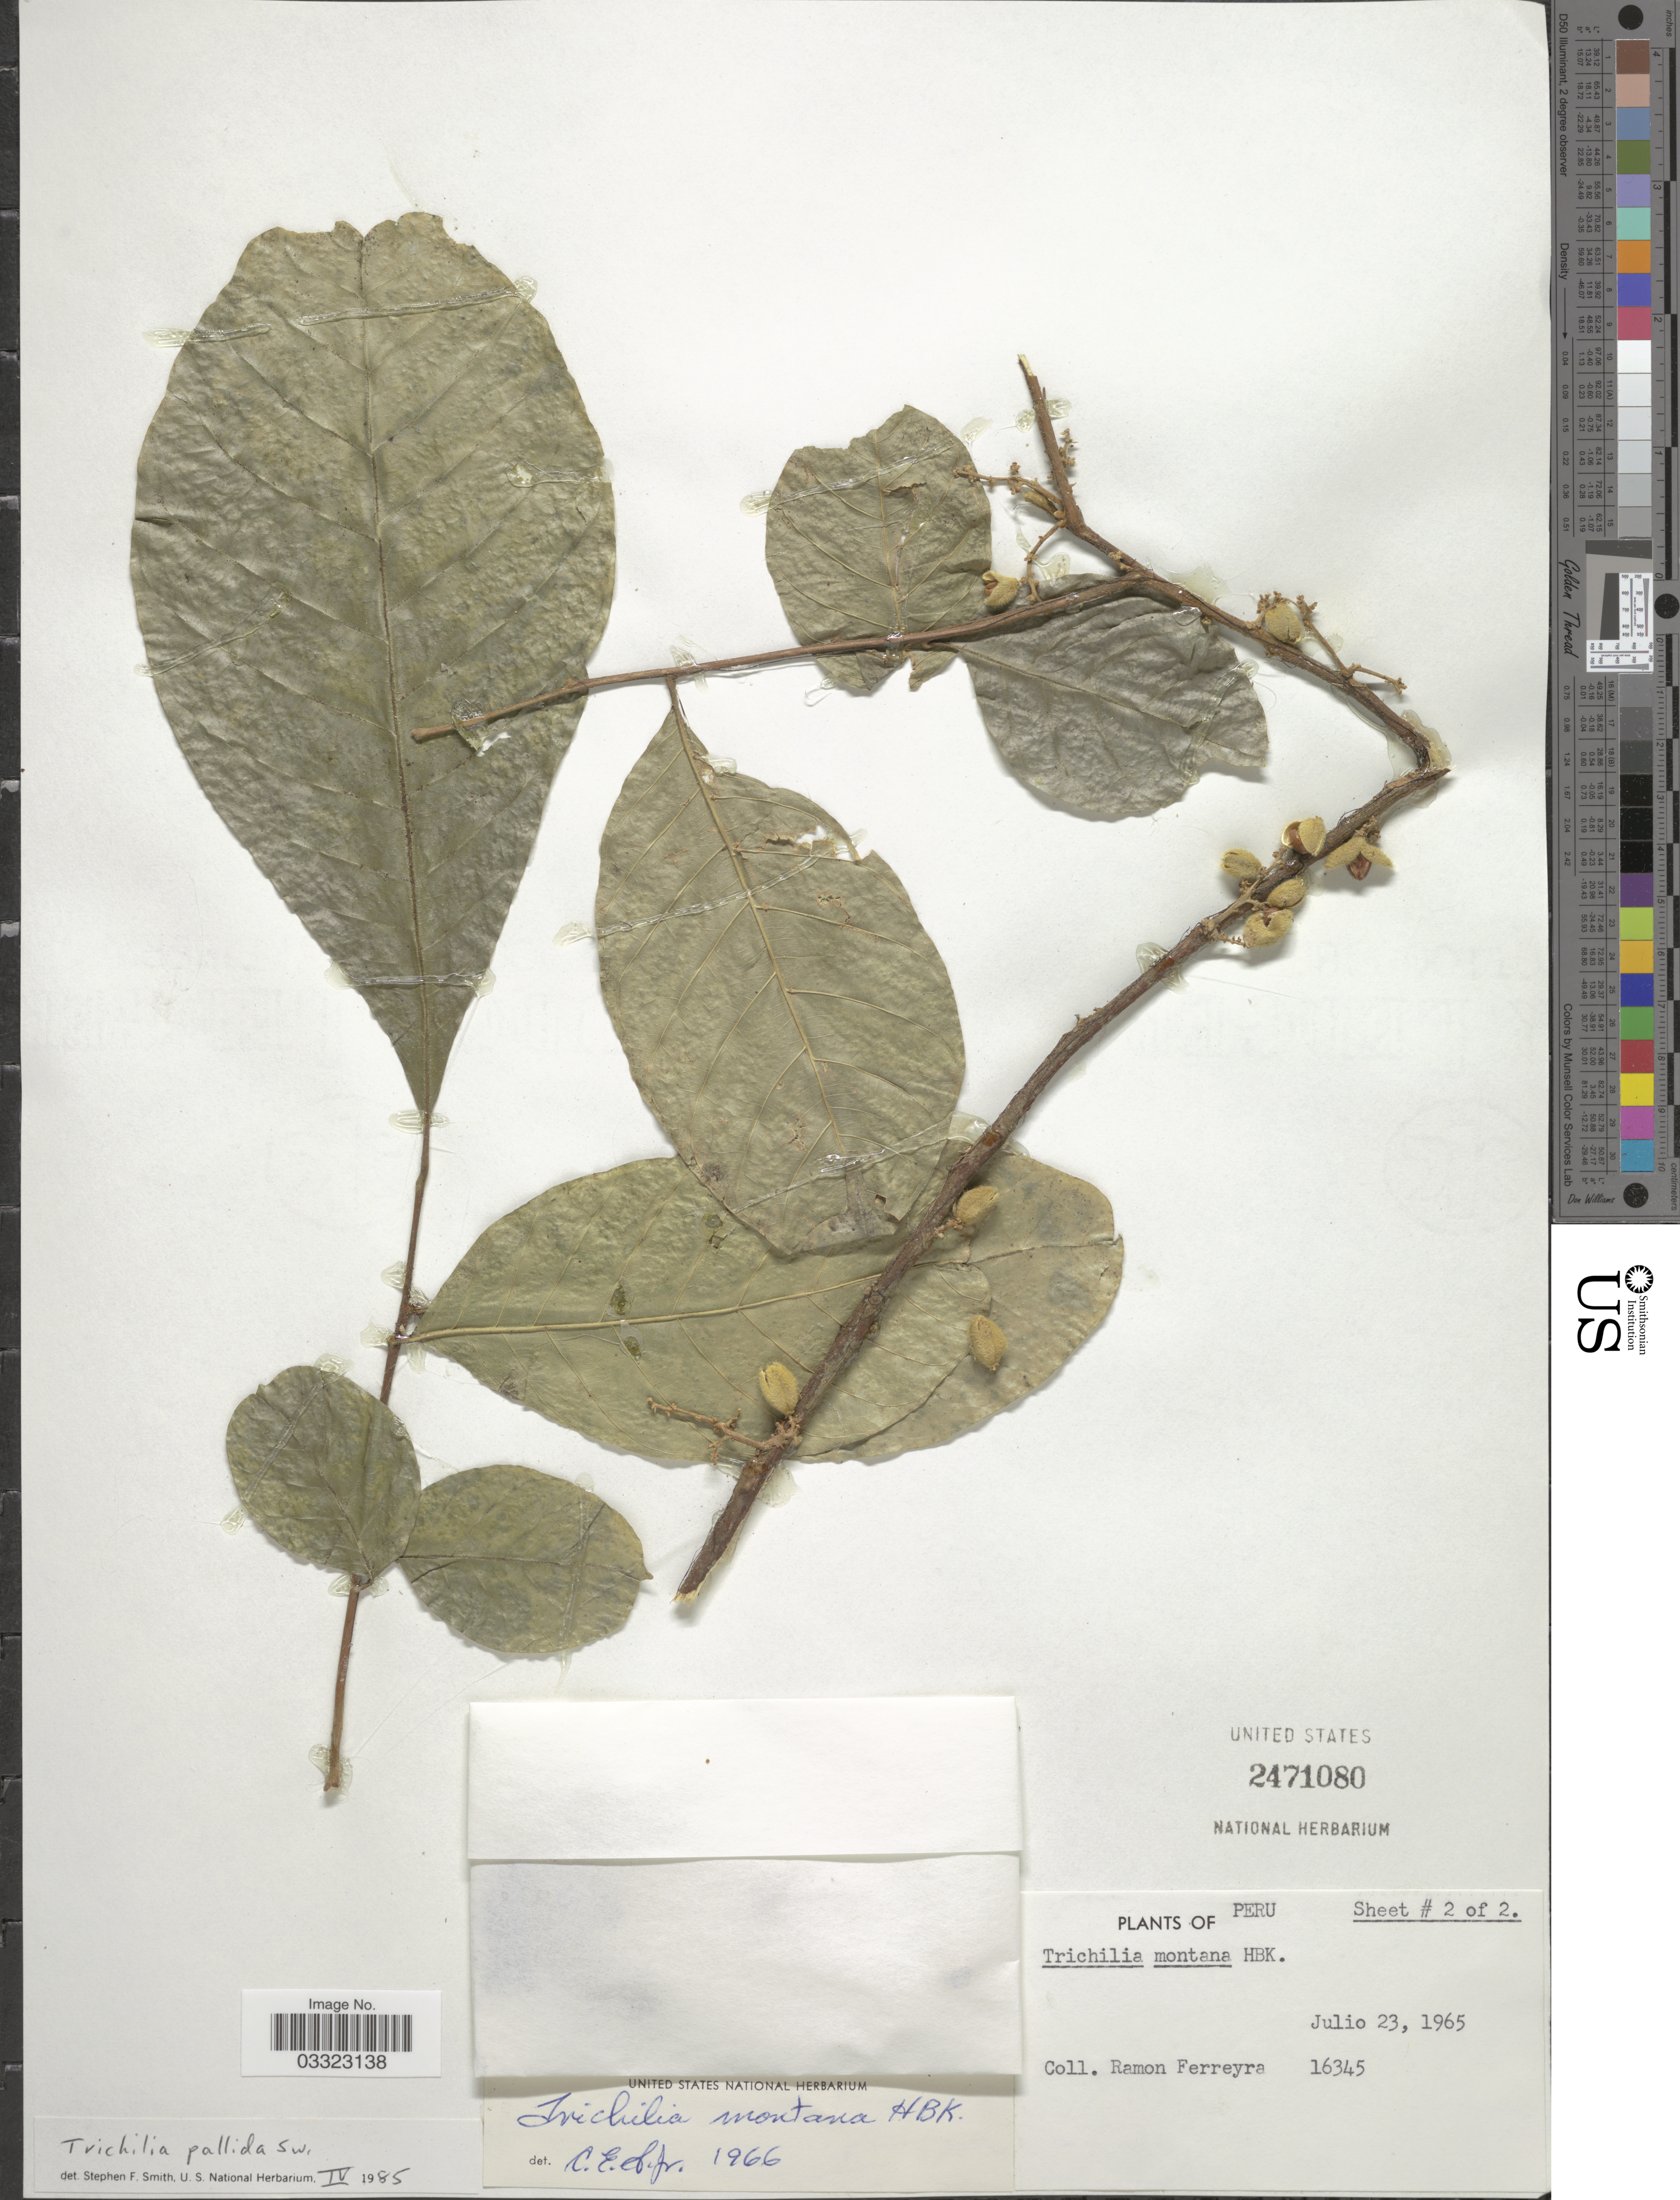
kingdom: Plantae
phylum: Tracheophyta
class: Magnoliopsida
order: Sapindales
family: Meliaceae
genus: Trichilia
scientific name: Trichilia pallida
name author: Sw.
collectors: R. A. Ferreyra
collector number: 16345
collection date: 1965-07-23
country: Peru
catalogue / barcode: US 2471080